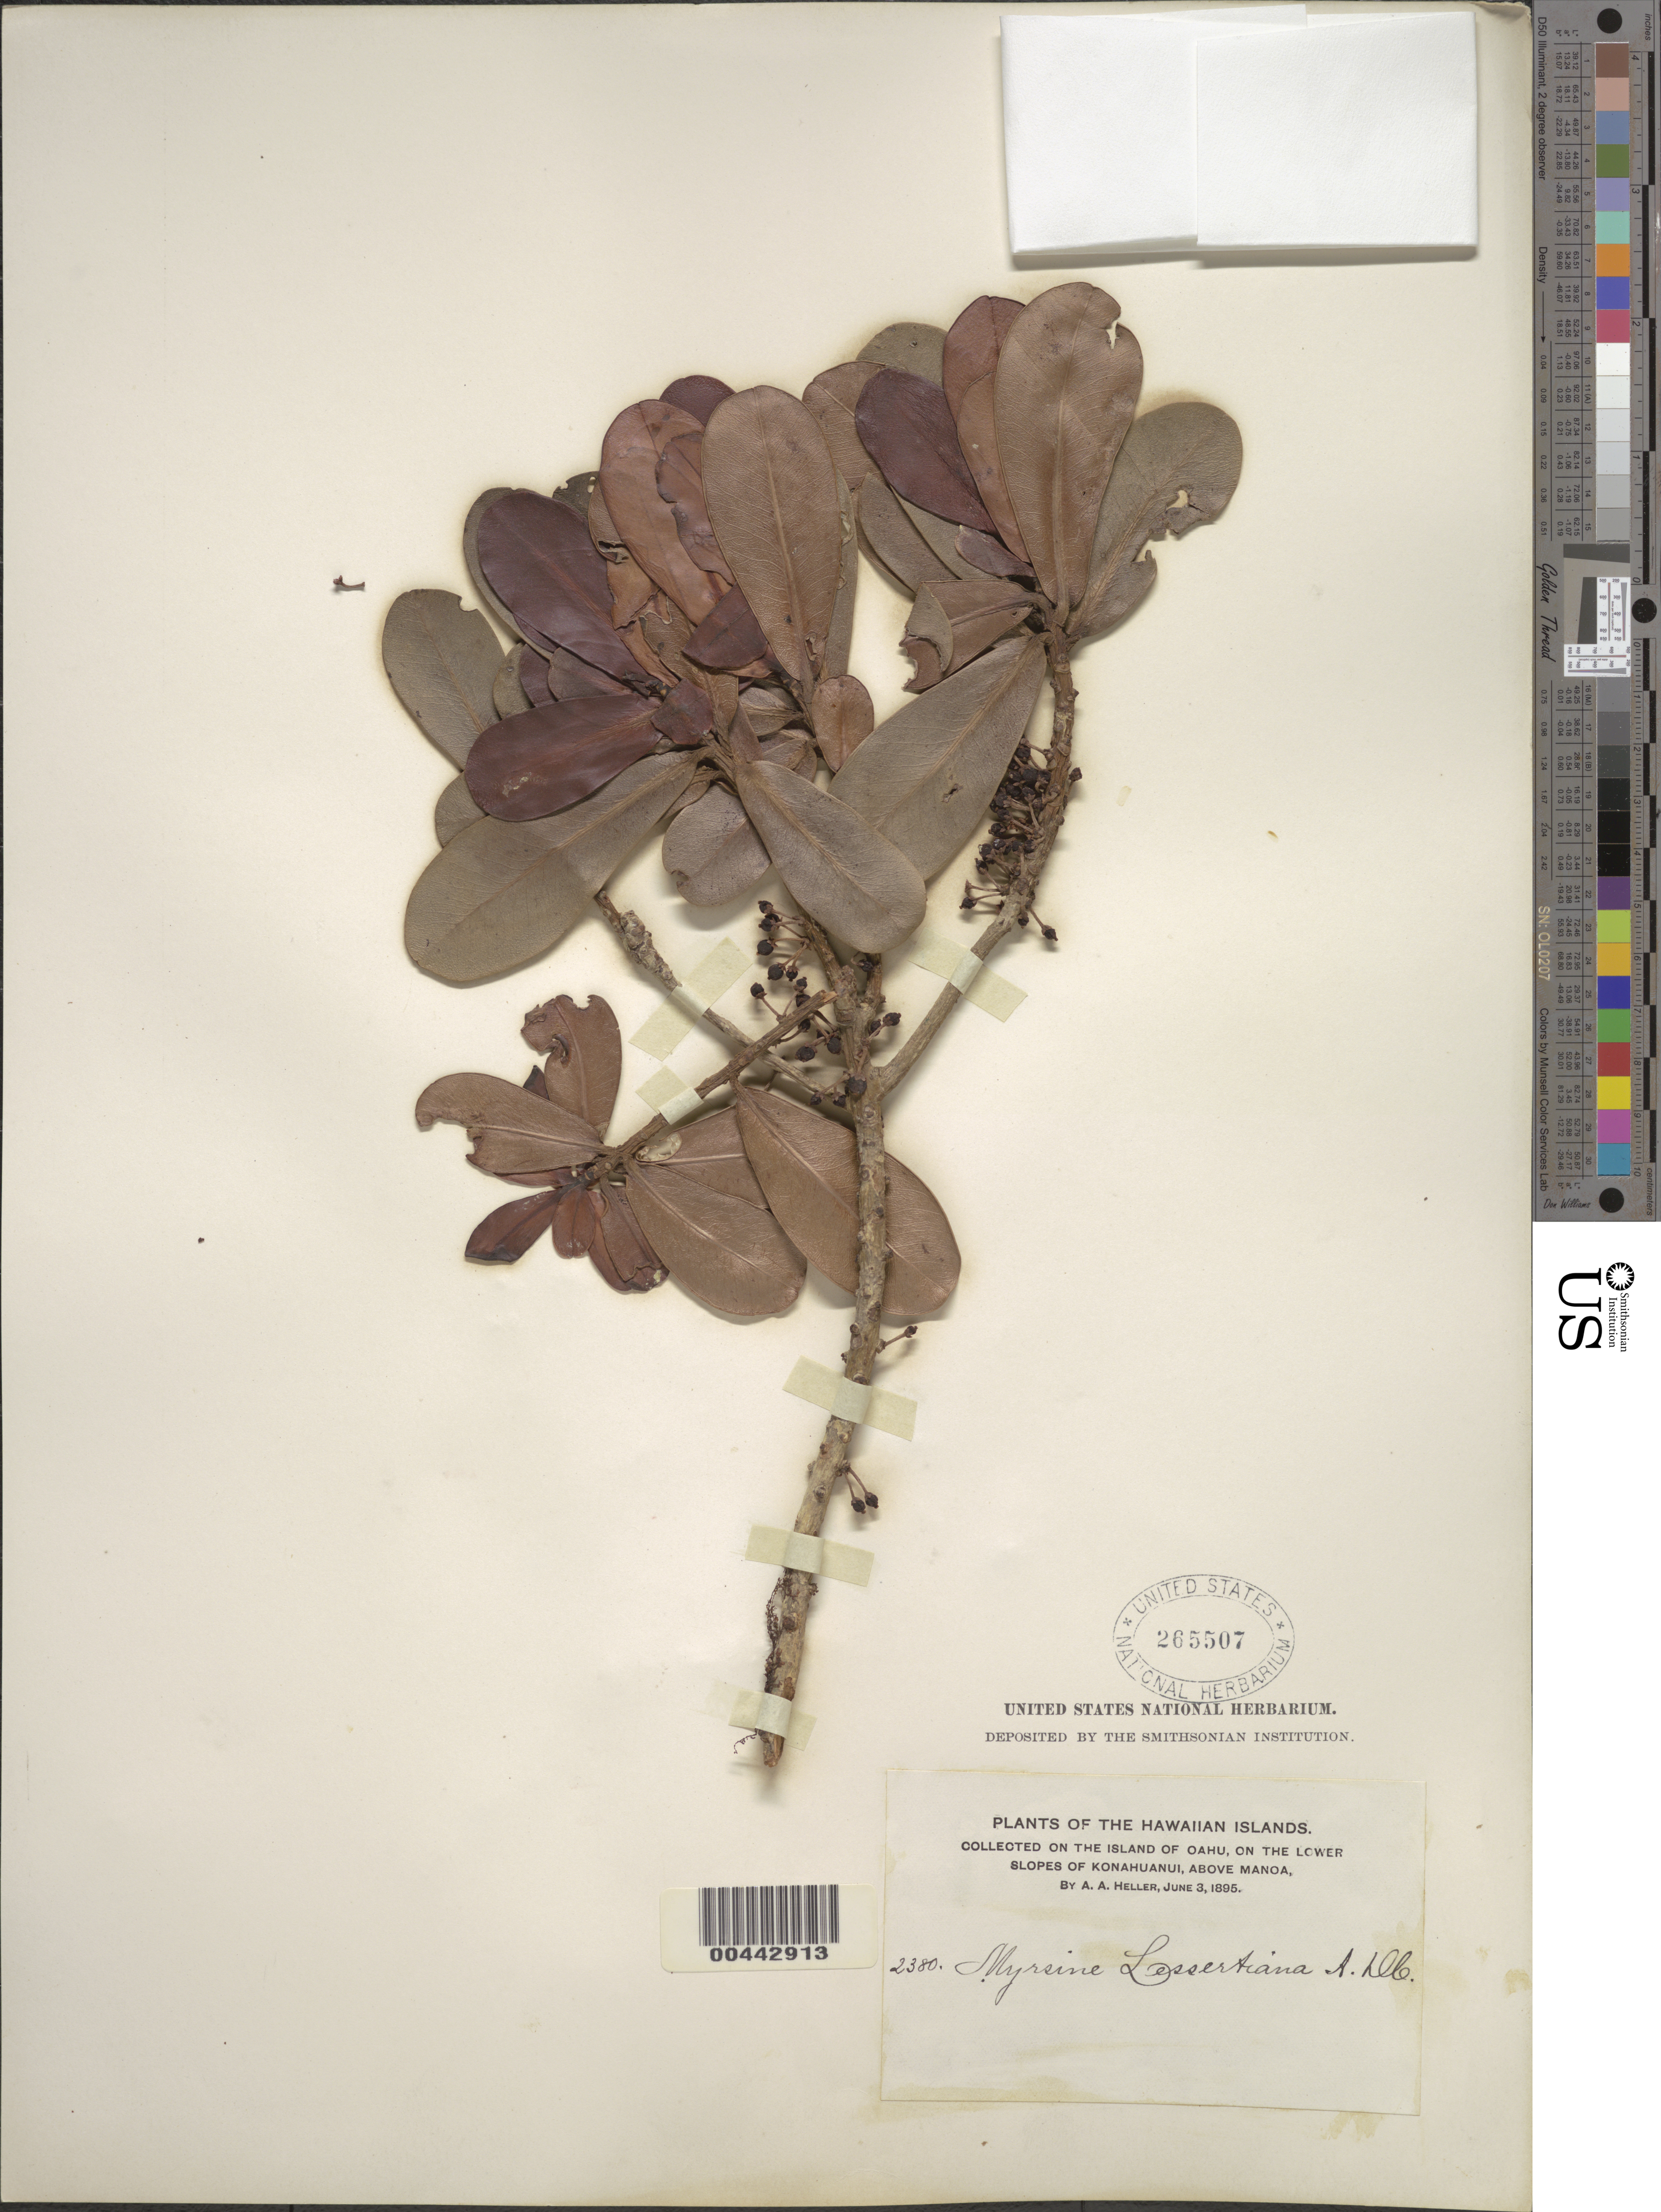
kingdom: Plantae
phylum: Tracheophyta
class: Magnoliopsida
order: Ericales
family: Primulaceae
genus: Myrsine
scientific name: Myrsine lessertiana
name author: A. DC.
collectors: A. A. Heller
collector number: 2380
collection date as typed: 3 Jun 1895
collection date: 1895-06-03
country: United States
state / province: Hawaii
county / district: Honolulu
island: Oahu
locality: On the lower slopes of Konahuanui, above Manoa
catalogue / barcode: US 265507